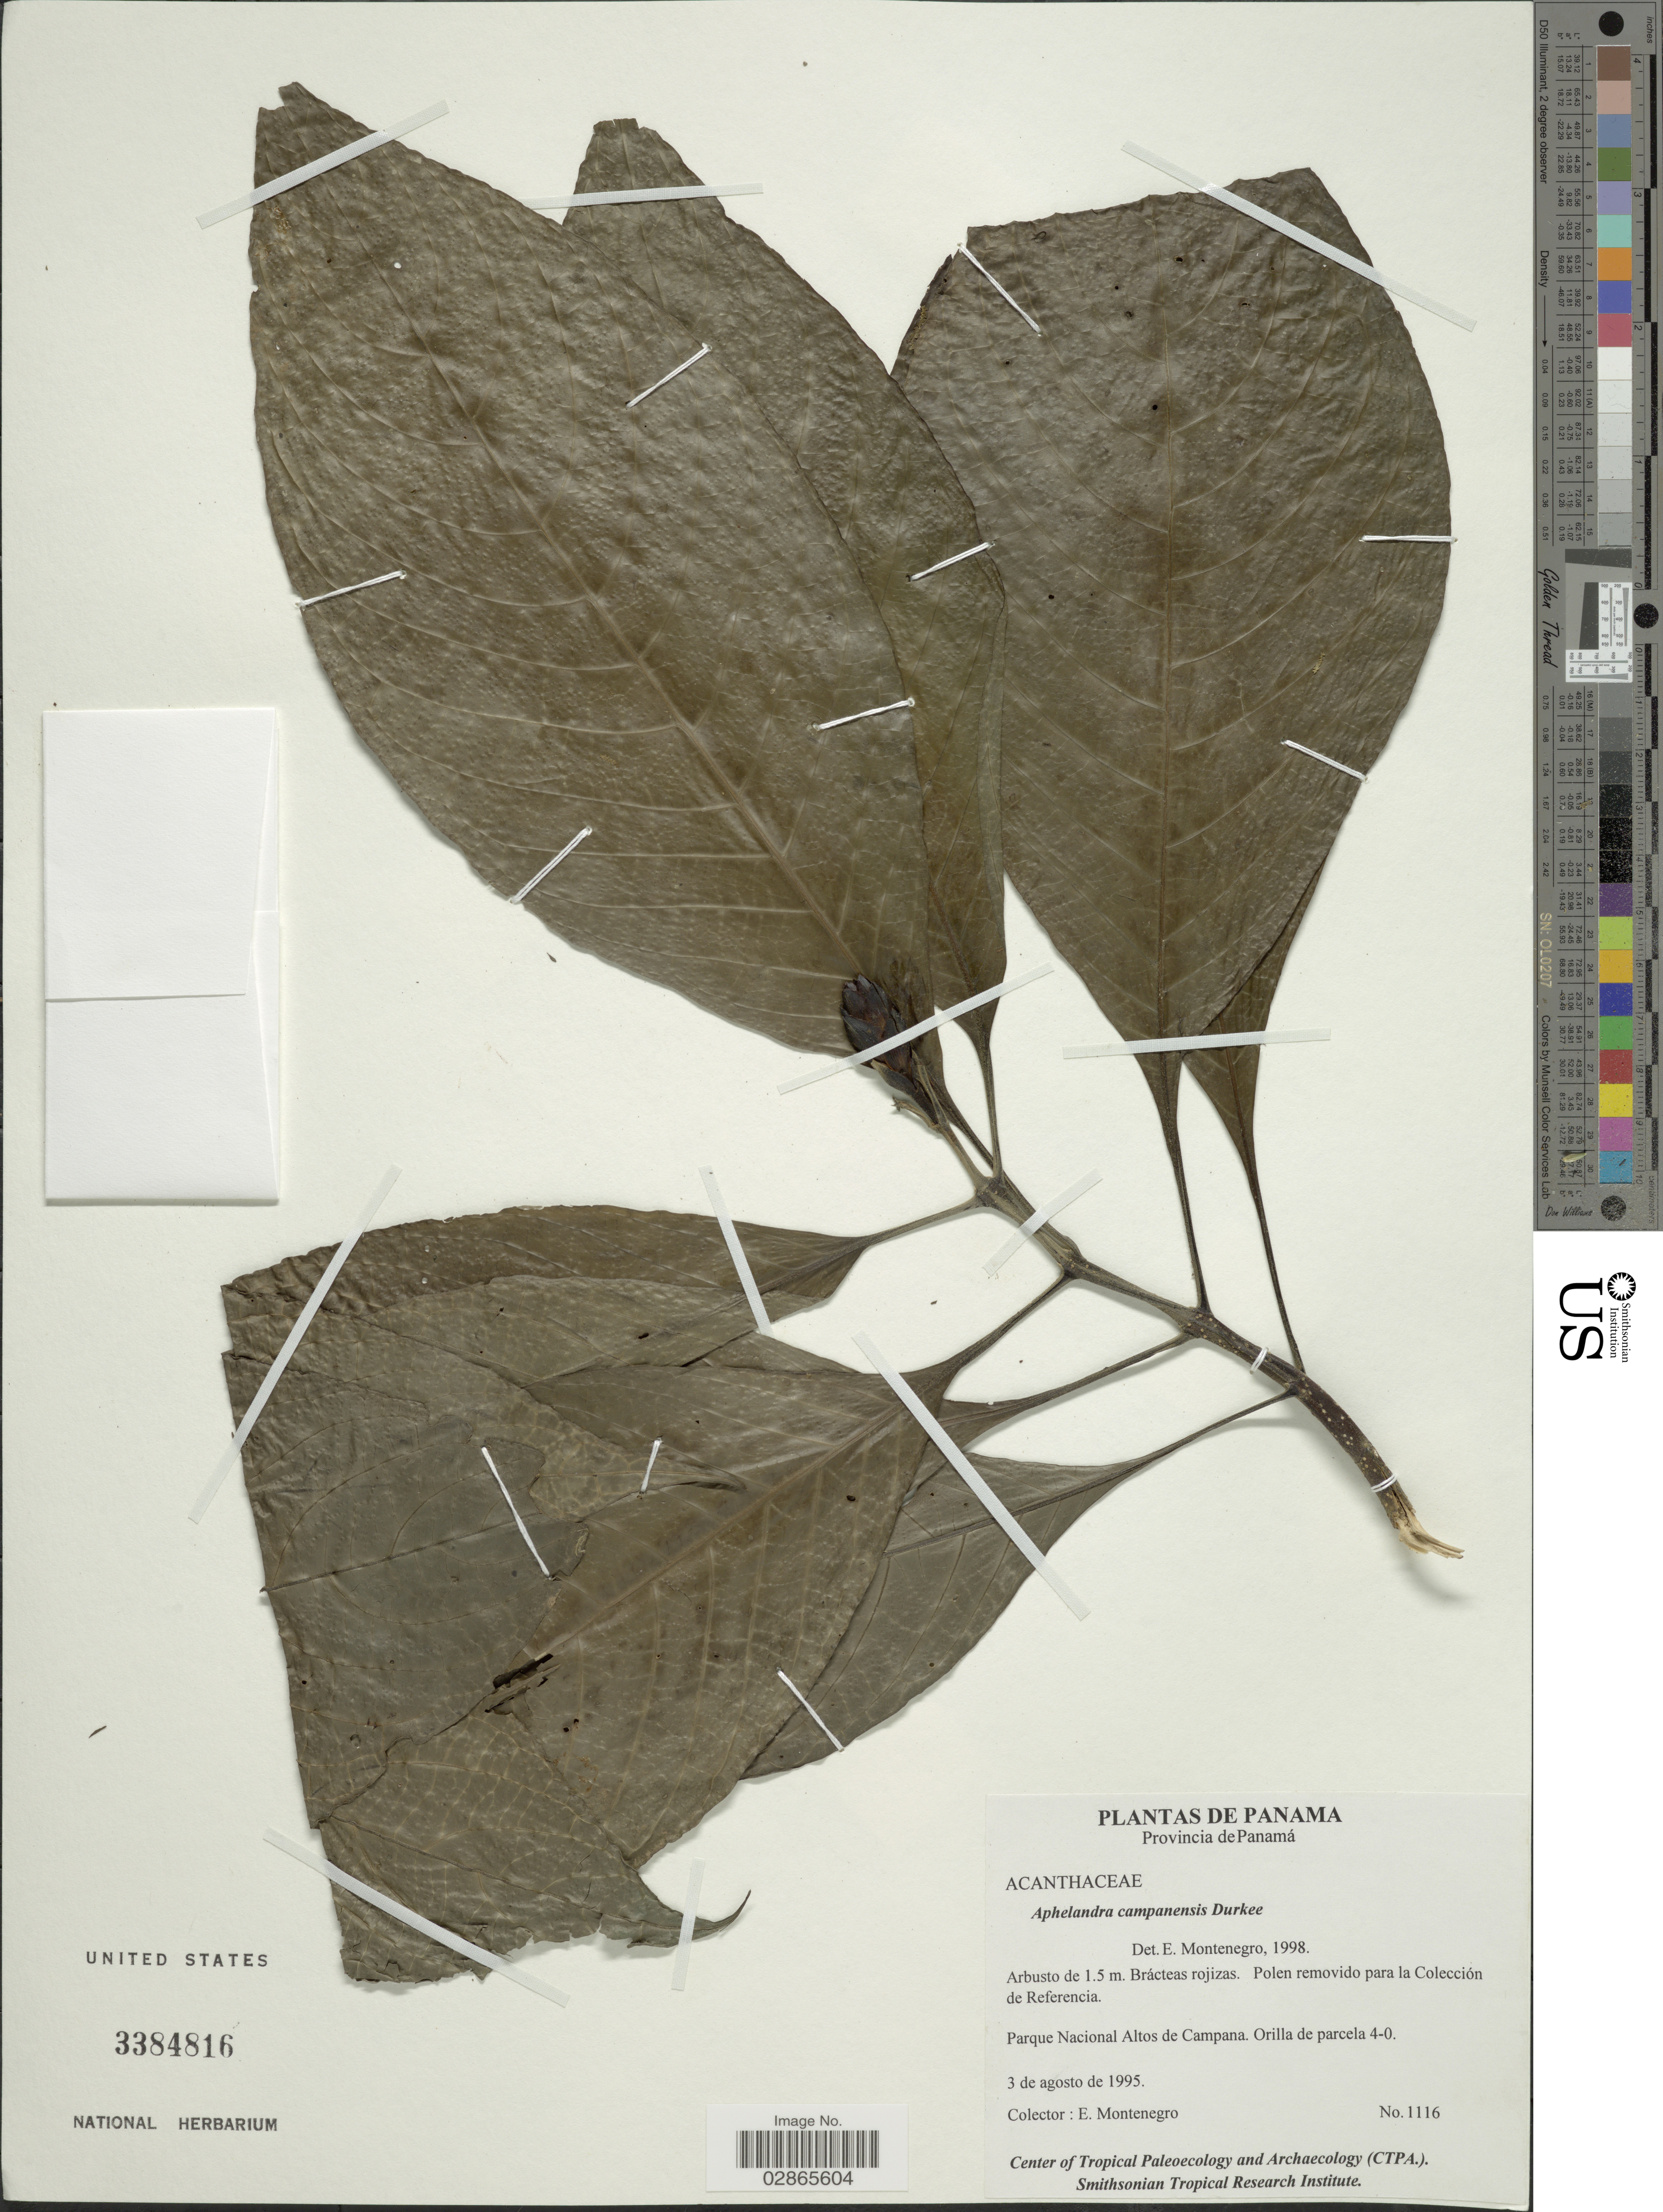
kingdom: Plantae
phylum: Tracheophyta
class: Magnoliopsida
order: Lamiales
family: Acanthaceae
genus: Aphelandra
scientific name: Aphelandra campanensis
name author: Durkee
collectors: E. Montenegro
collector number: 1116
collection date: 1995-08-03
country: Panama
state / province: Panamá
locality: Parque Nacional Altos de Campana. Orilla de parcela 4-0.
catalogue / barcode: US 3384816